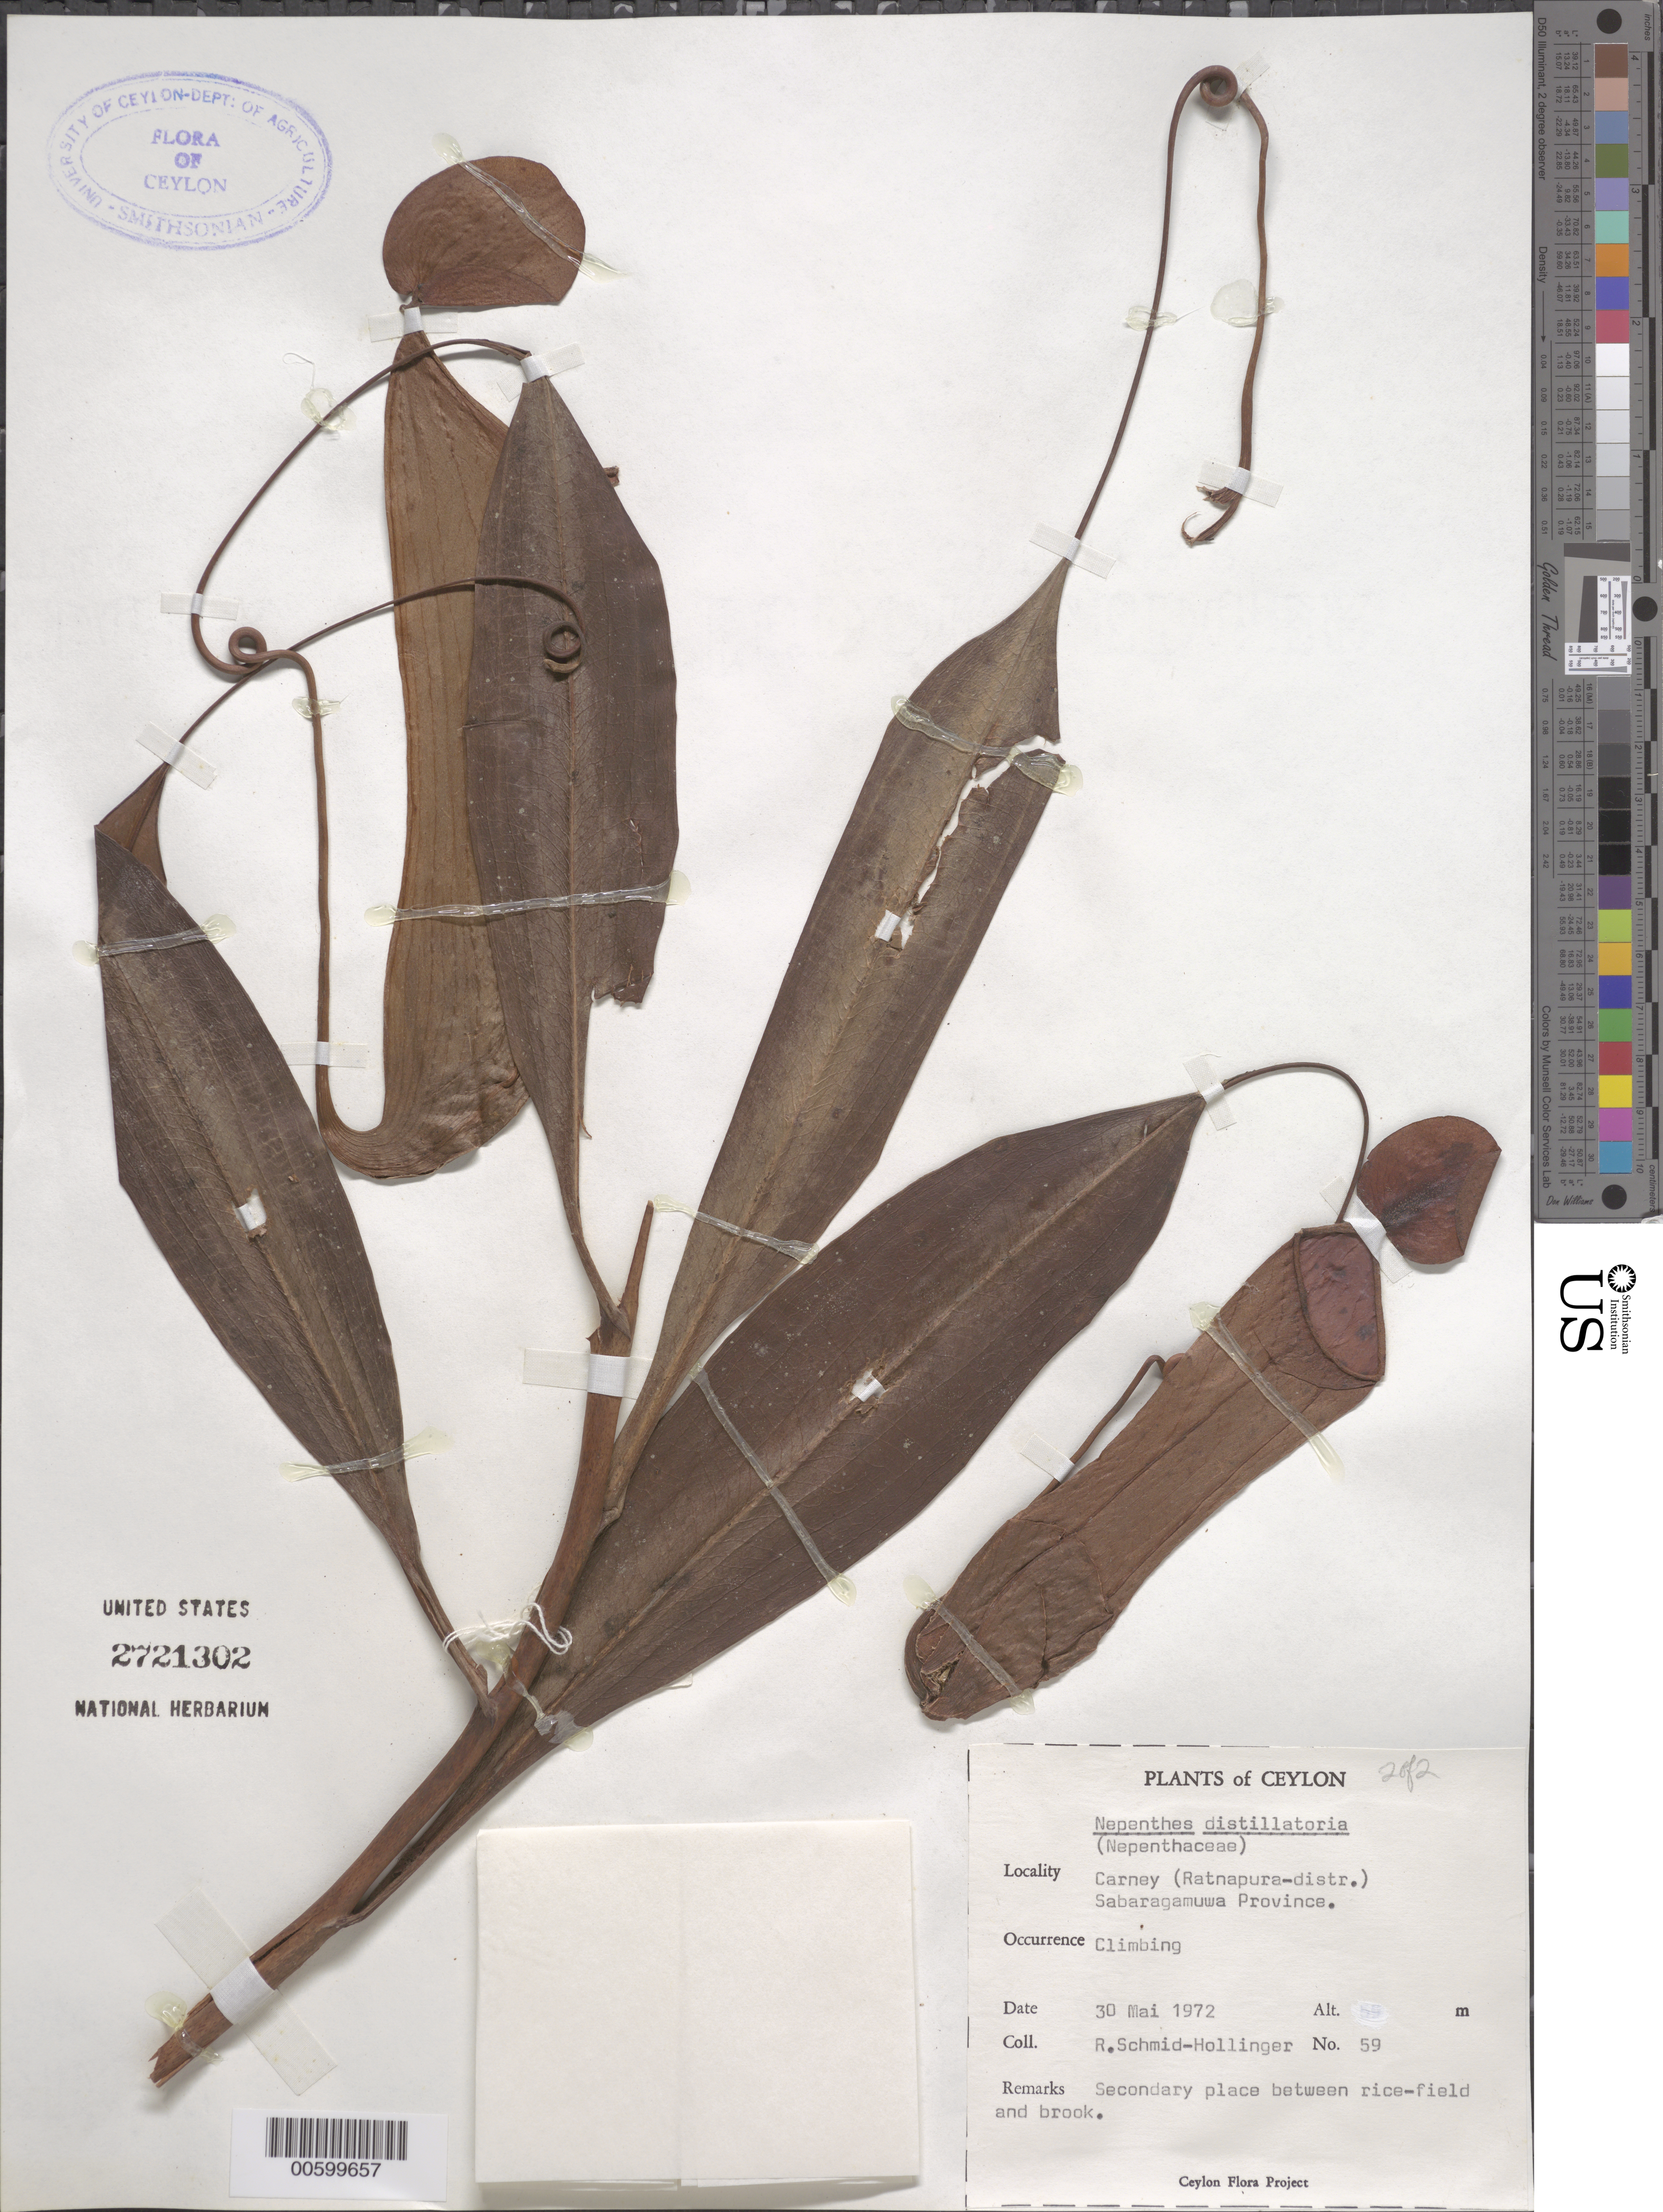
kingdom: Plantae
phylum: Tracheophyta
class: Magnoliopsida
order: Caryophyllales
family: Nepenthaceae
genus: Nepenthes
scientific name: Nepenthes distillatoria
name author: L.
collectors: R. Schmid-Hollinger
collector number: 59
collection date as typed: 30 May 1972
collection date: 1972-05-30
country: Sri Lanka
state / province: Sabaragamuwa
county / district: Ratnapura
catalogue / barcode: US 2721302